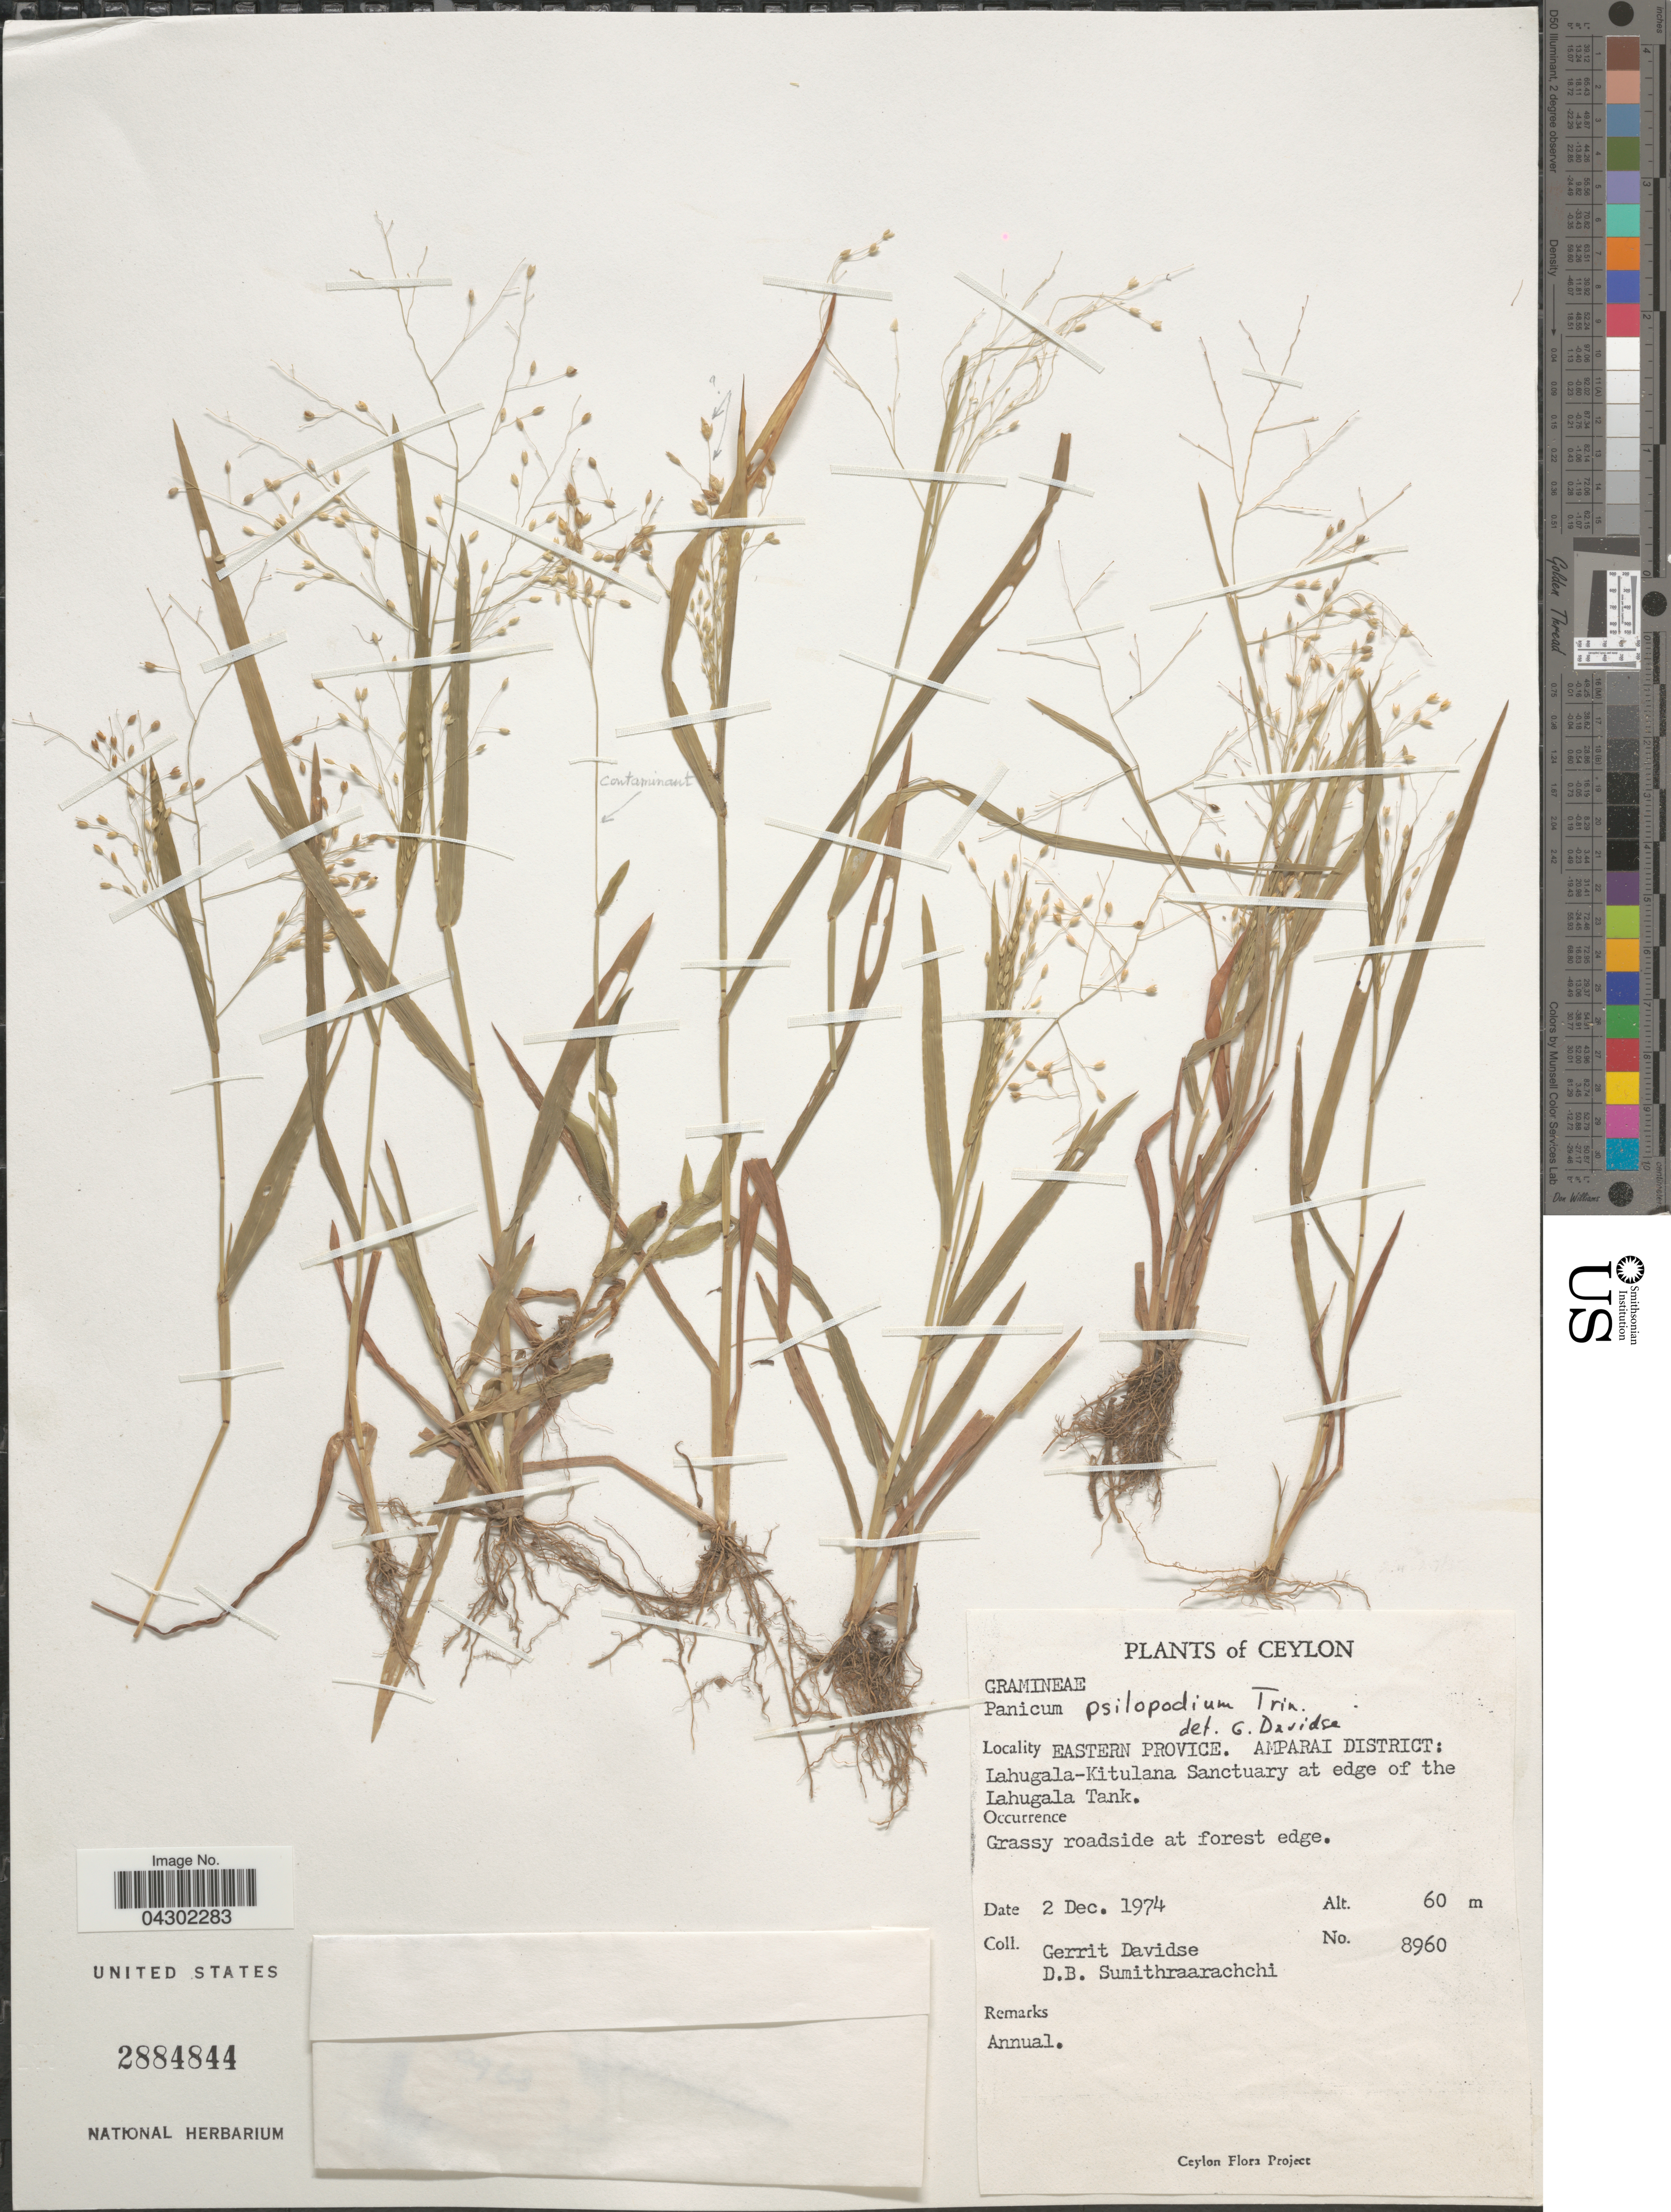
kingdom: Plantae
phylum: Tracheophyta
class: Liliopsida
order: Poales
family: Poaceae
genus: Panicum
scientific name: Panicum sumatrense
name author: P. Roth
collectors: G. Davidse & D. B. Sumithraarachchi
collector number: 8960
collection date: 1974-12-02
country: Sri Lanka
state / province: Eastern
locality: Amparai District: Lahugala-Kitulana Sanctuary at edge of the Lahugala Tank.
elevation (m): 60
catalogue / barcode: US 2884844